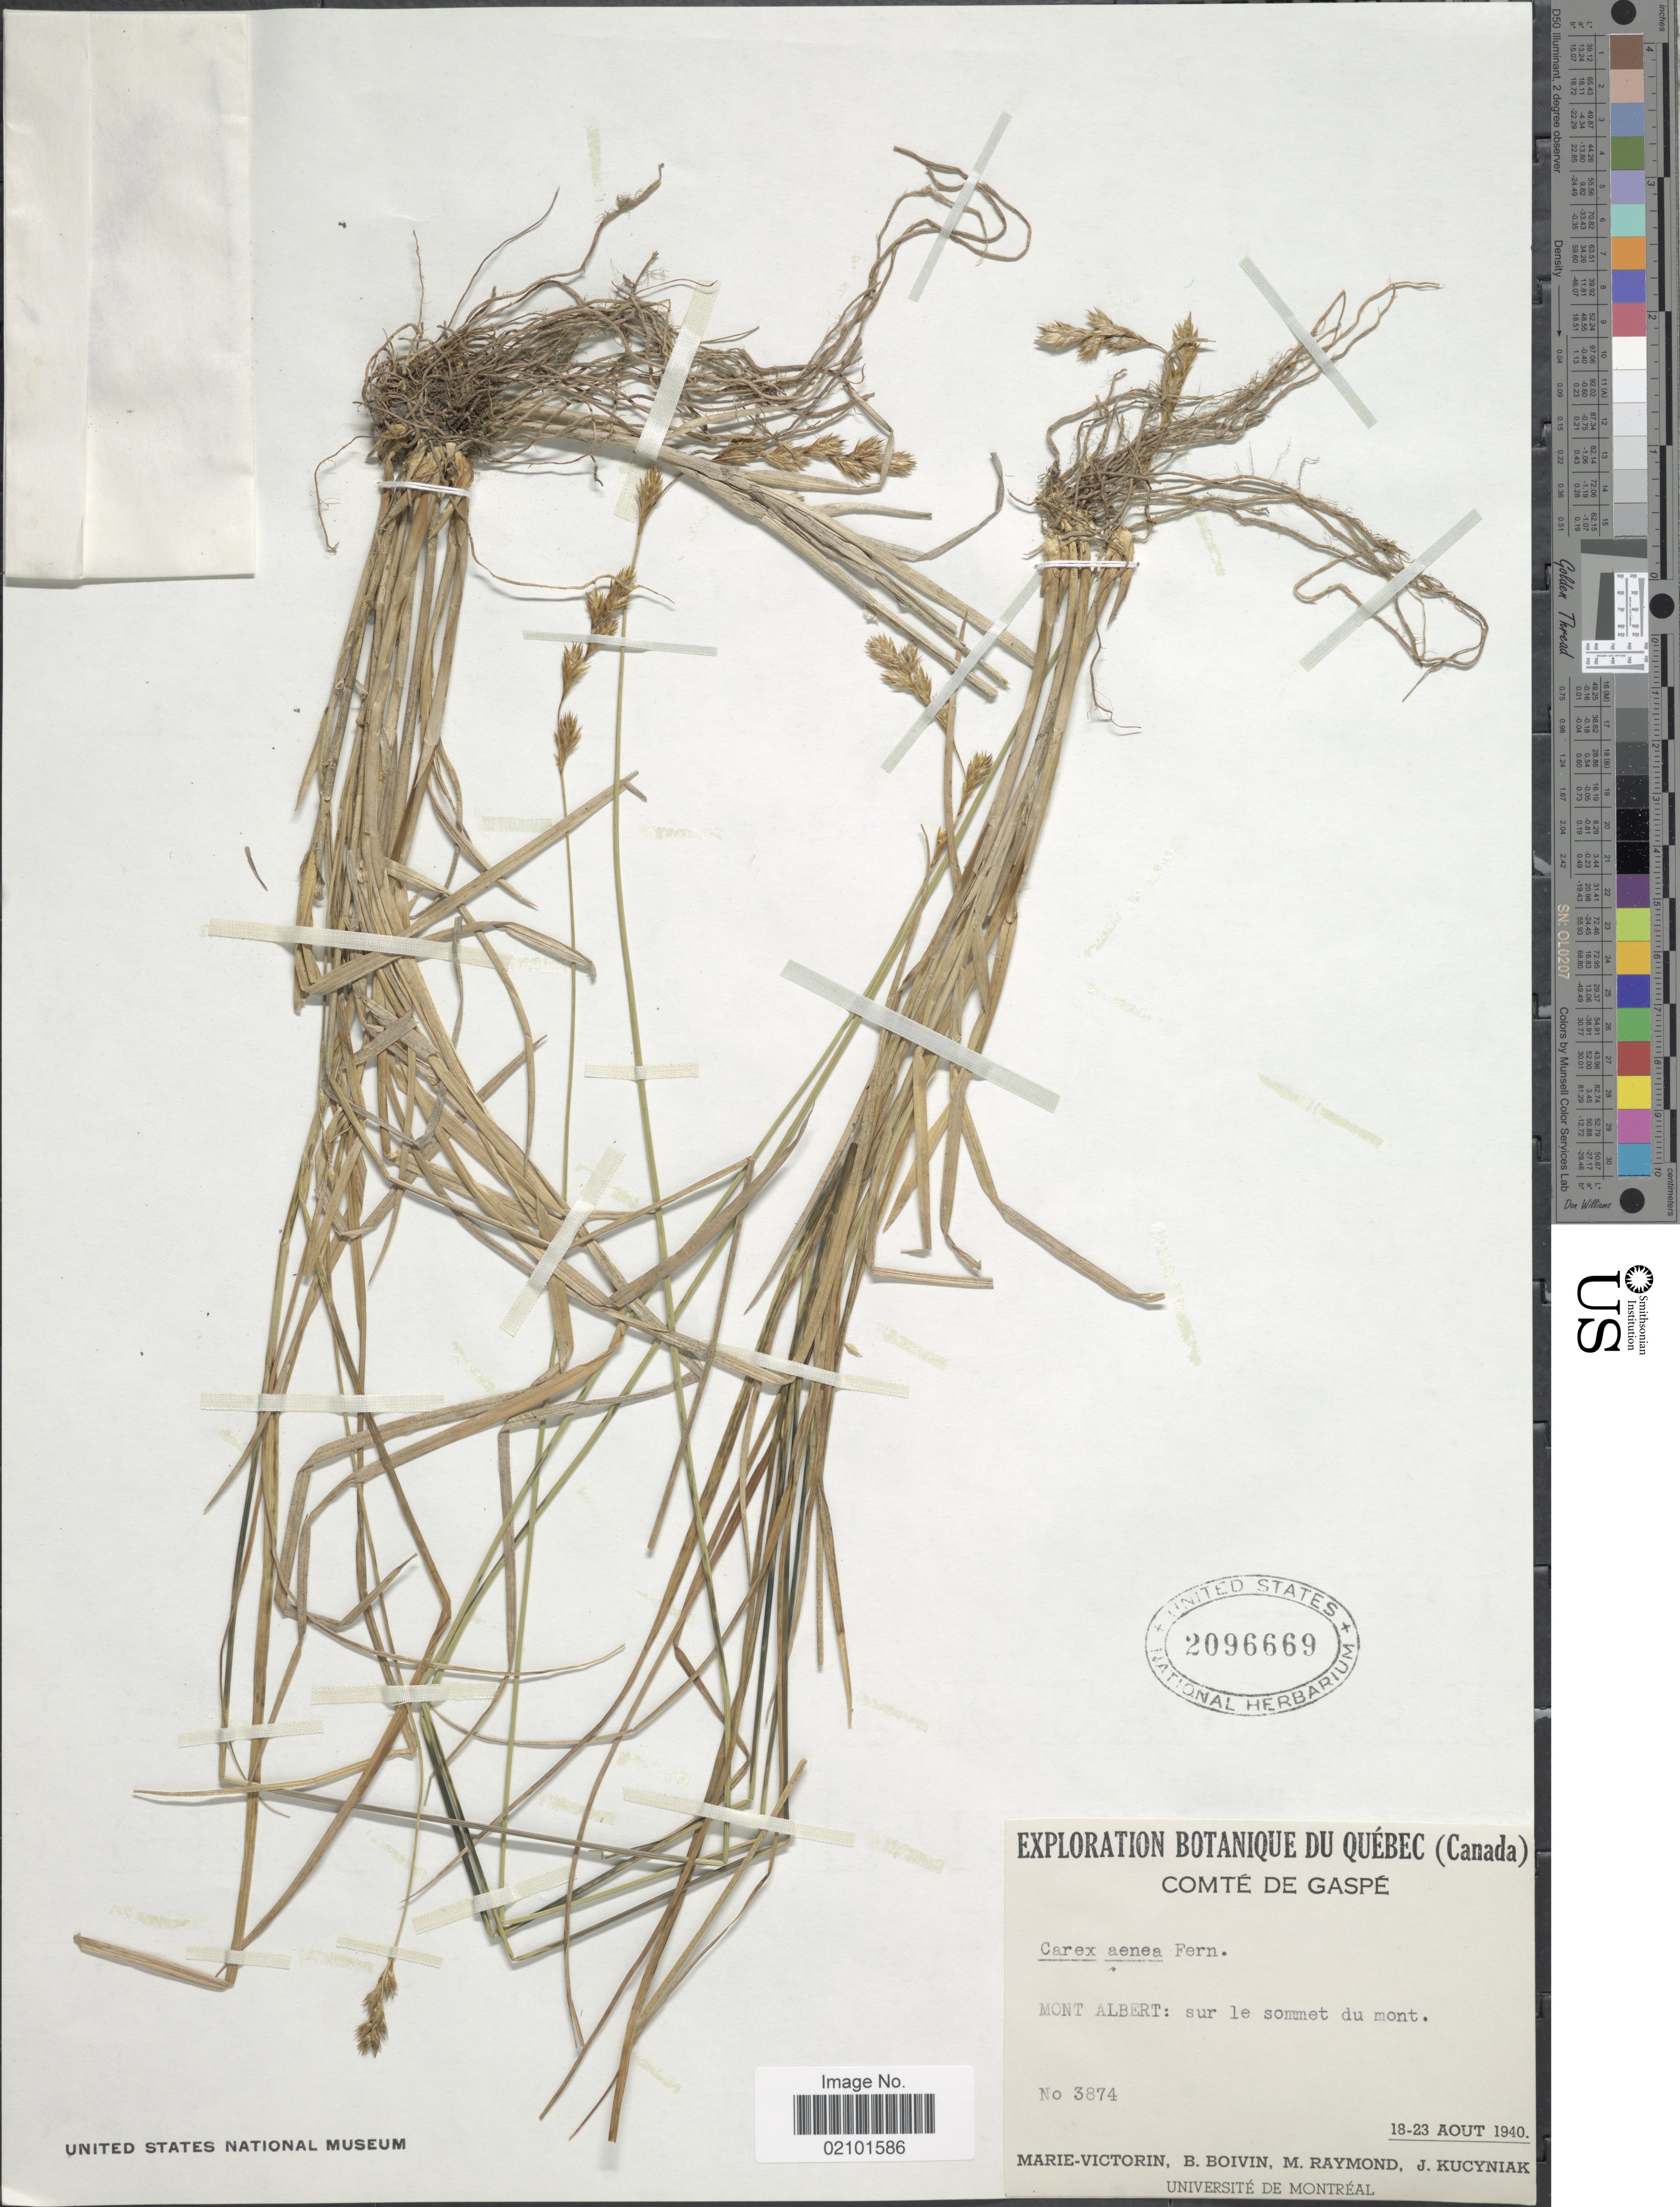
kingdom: Plantae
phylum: Tracheophyta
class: Liliopsida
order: Poales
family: Cyperaceae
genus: Carex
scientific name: Carex foenea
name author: Willd.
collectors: -. Marie-Victorin, J. R. B. Boivin, M. Raymond & J. Kucyniak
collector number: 3874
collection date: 1940-08-18/1940-08-23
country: Canada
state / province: Quebec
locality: Comte de Gaspe. Mont Albert: sur le sommet du mont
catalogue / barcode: US 2096669